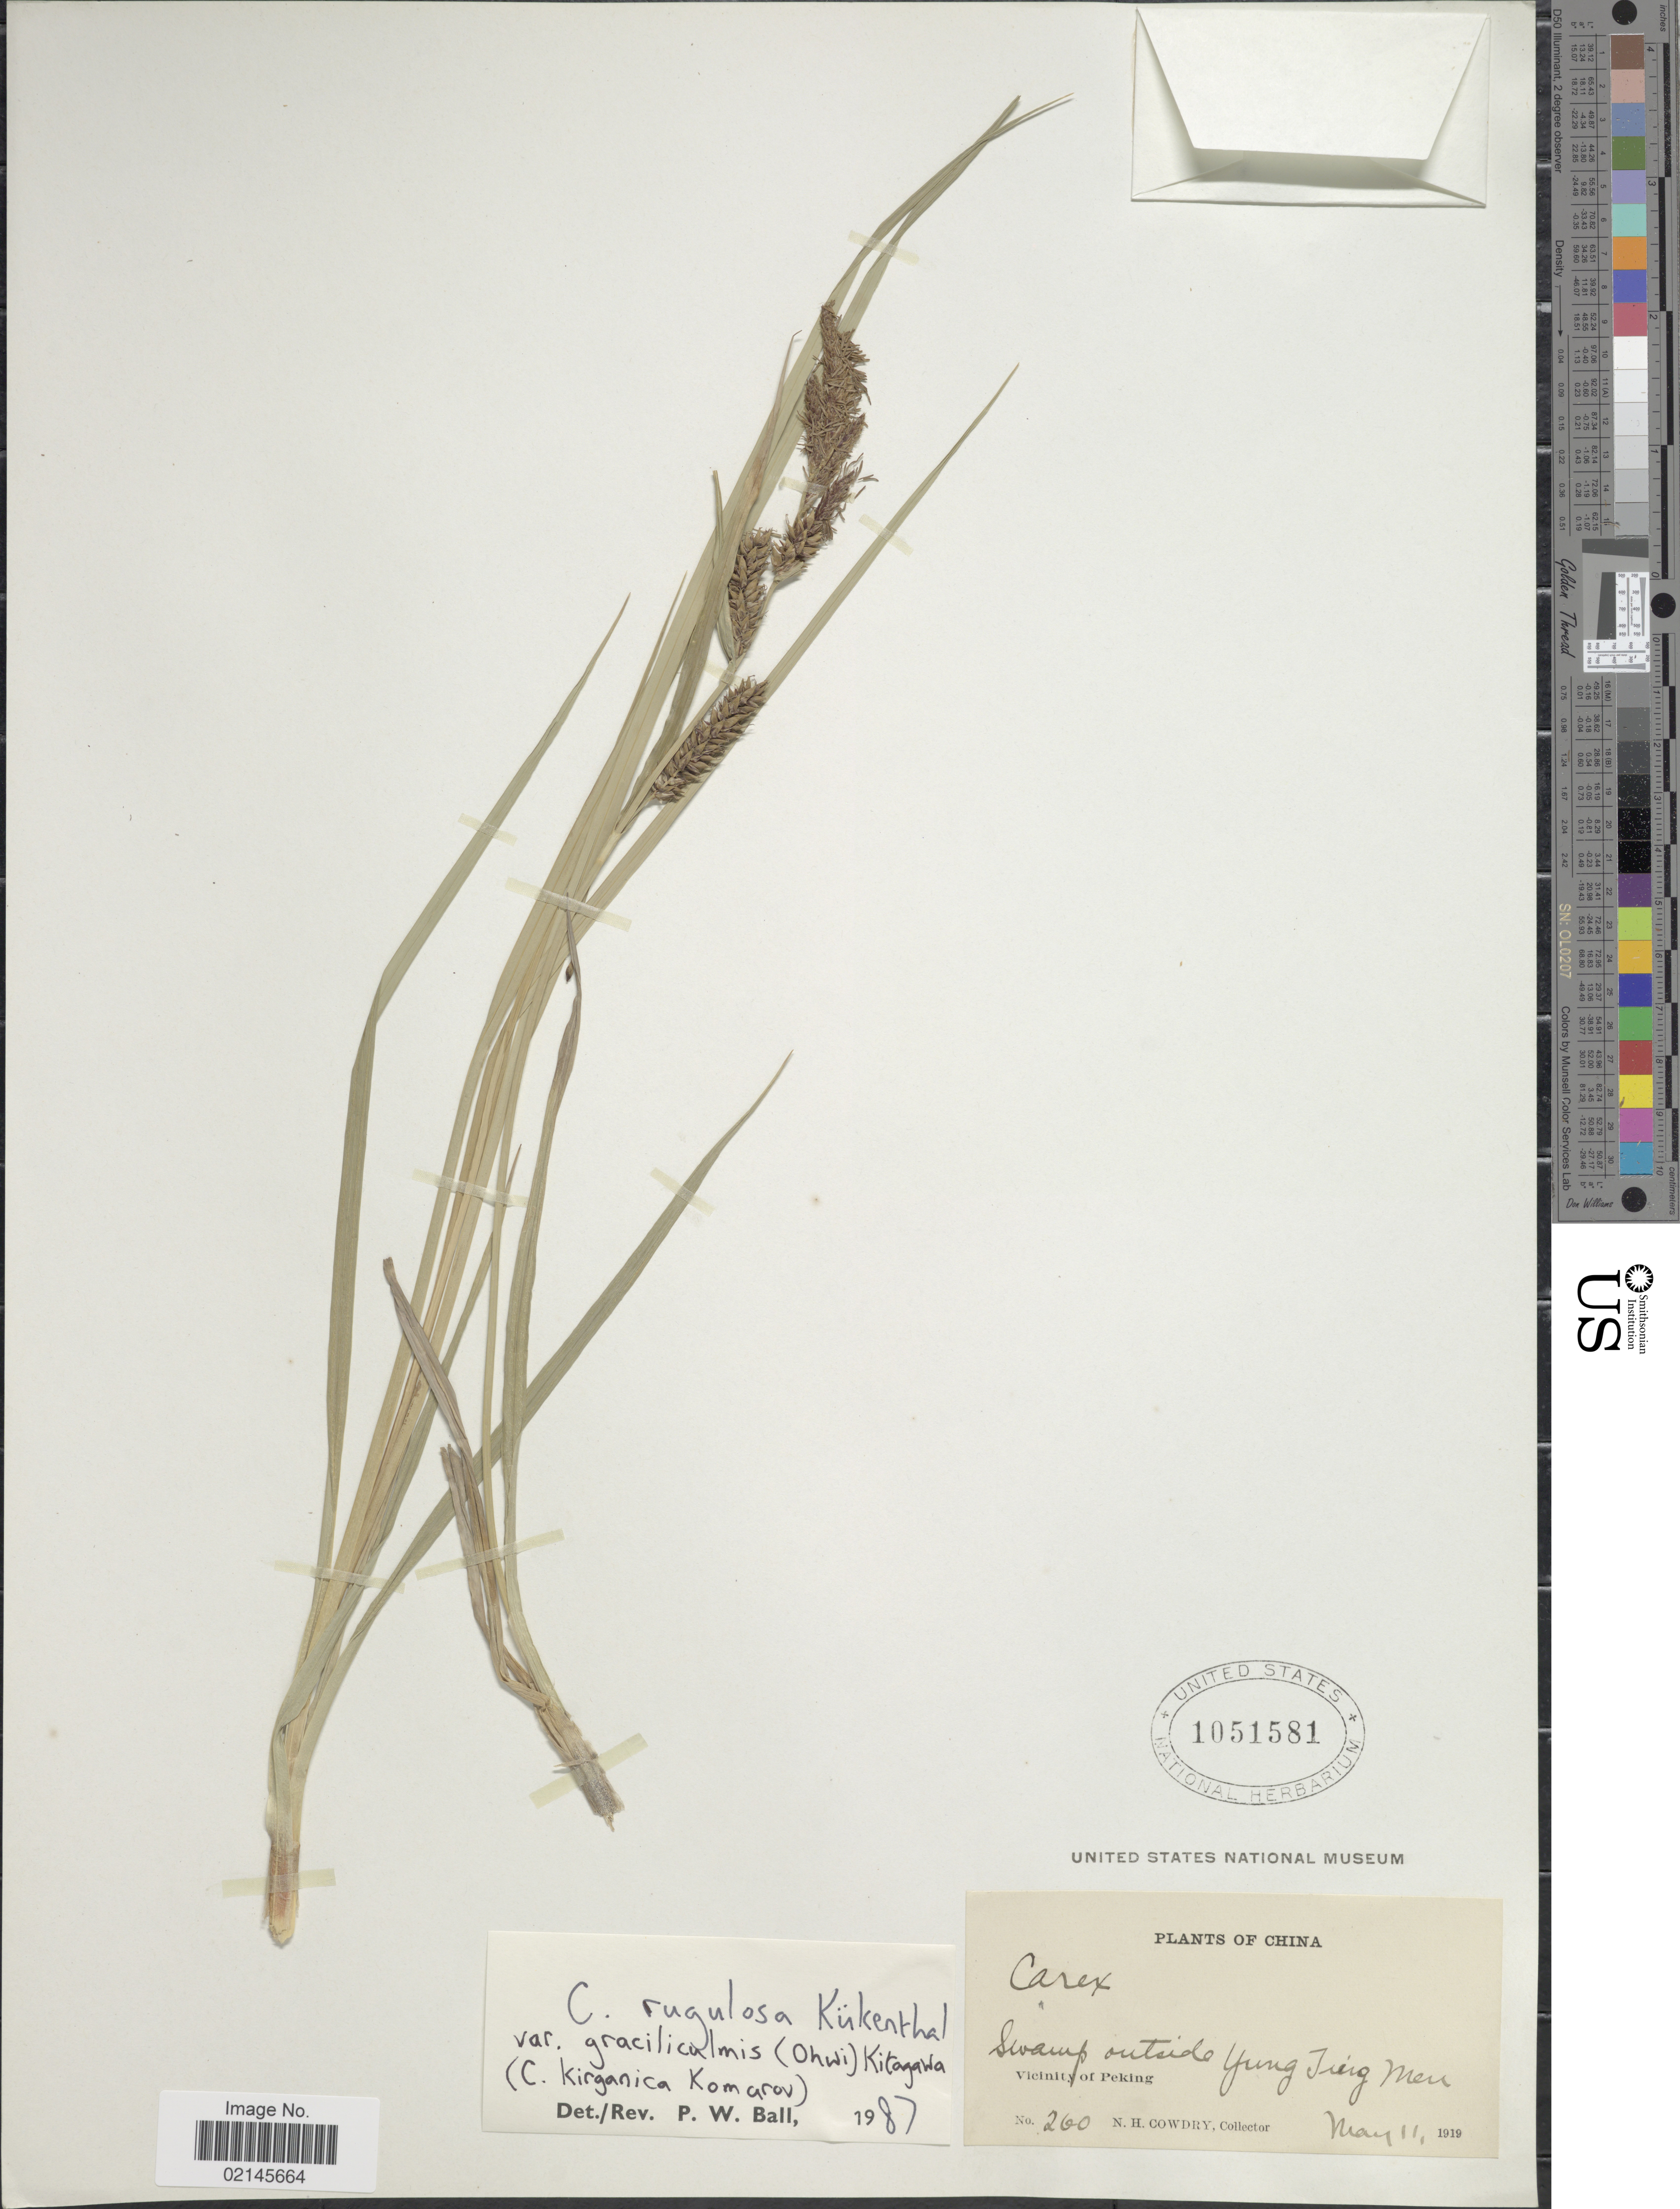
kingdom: Plantae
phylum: Tracheophyta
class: Liliopsida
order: Poales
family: Cyperaceae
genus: Carex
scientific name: Carex rugulosa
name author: Kük.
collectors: N. H. Cowdry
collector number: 260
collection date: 1919-05-11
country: China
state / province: Beijing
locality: Yung Tierg Meu [interpreted], Vicinity of Peking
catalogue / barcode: US 1051581